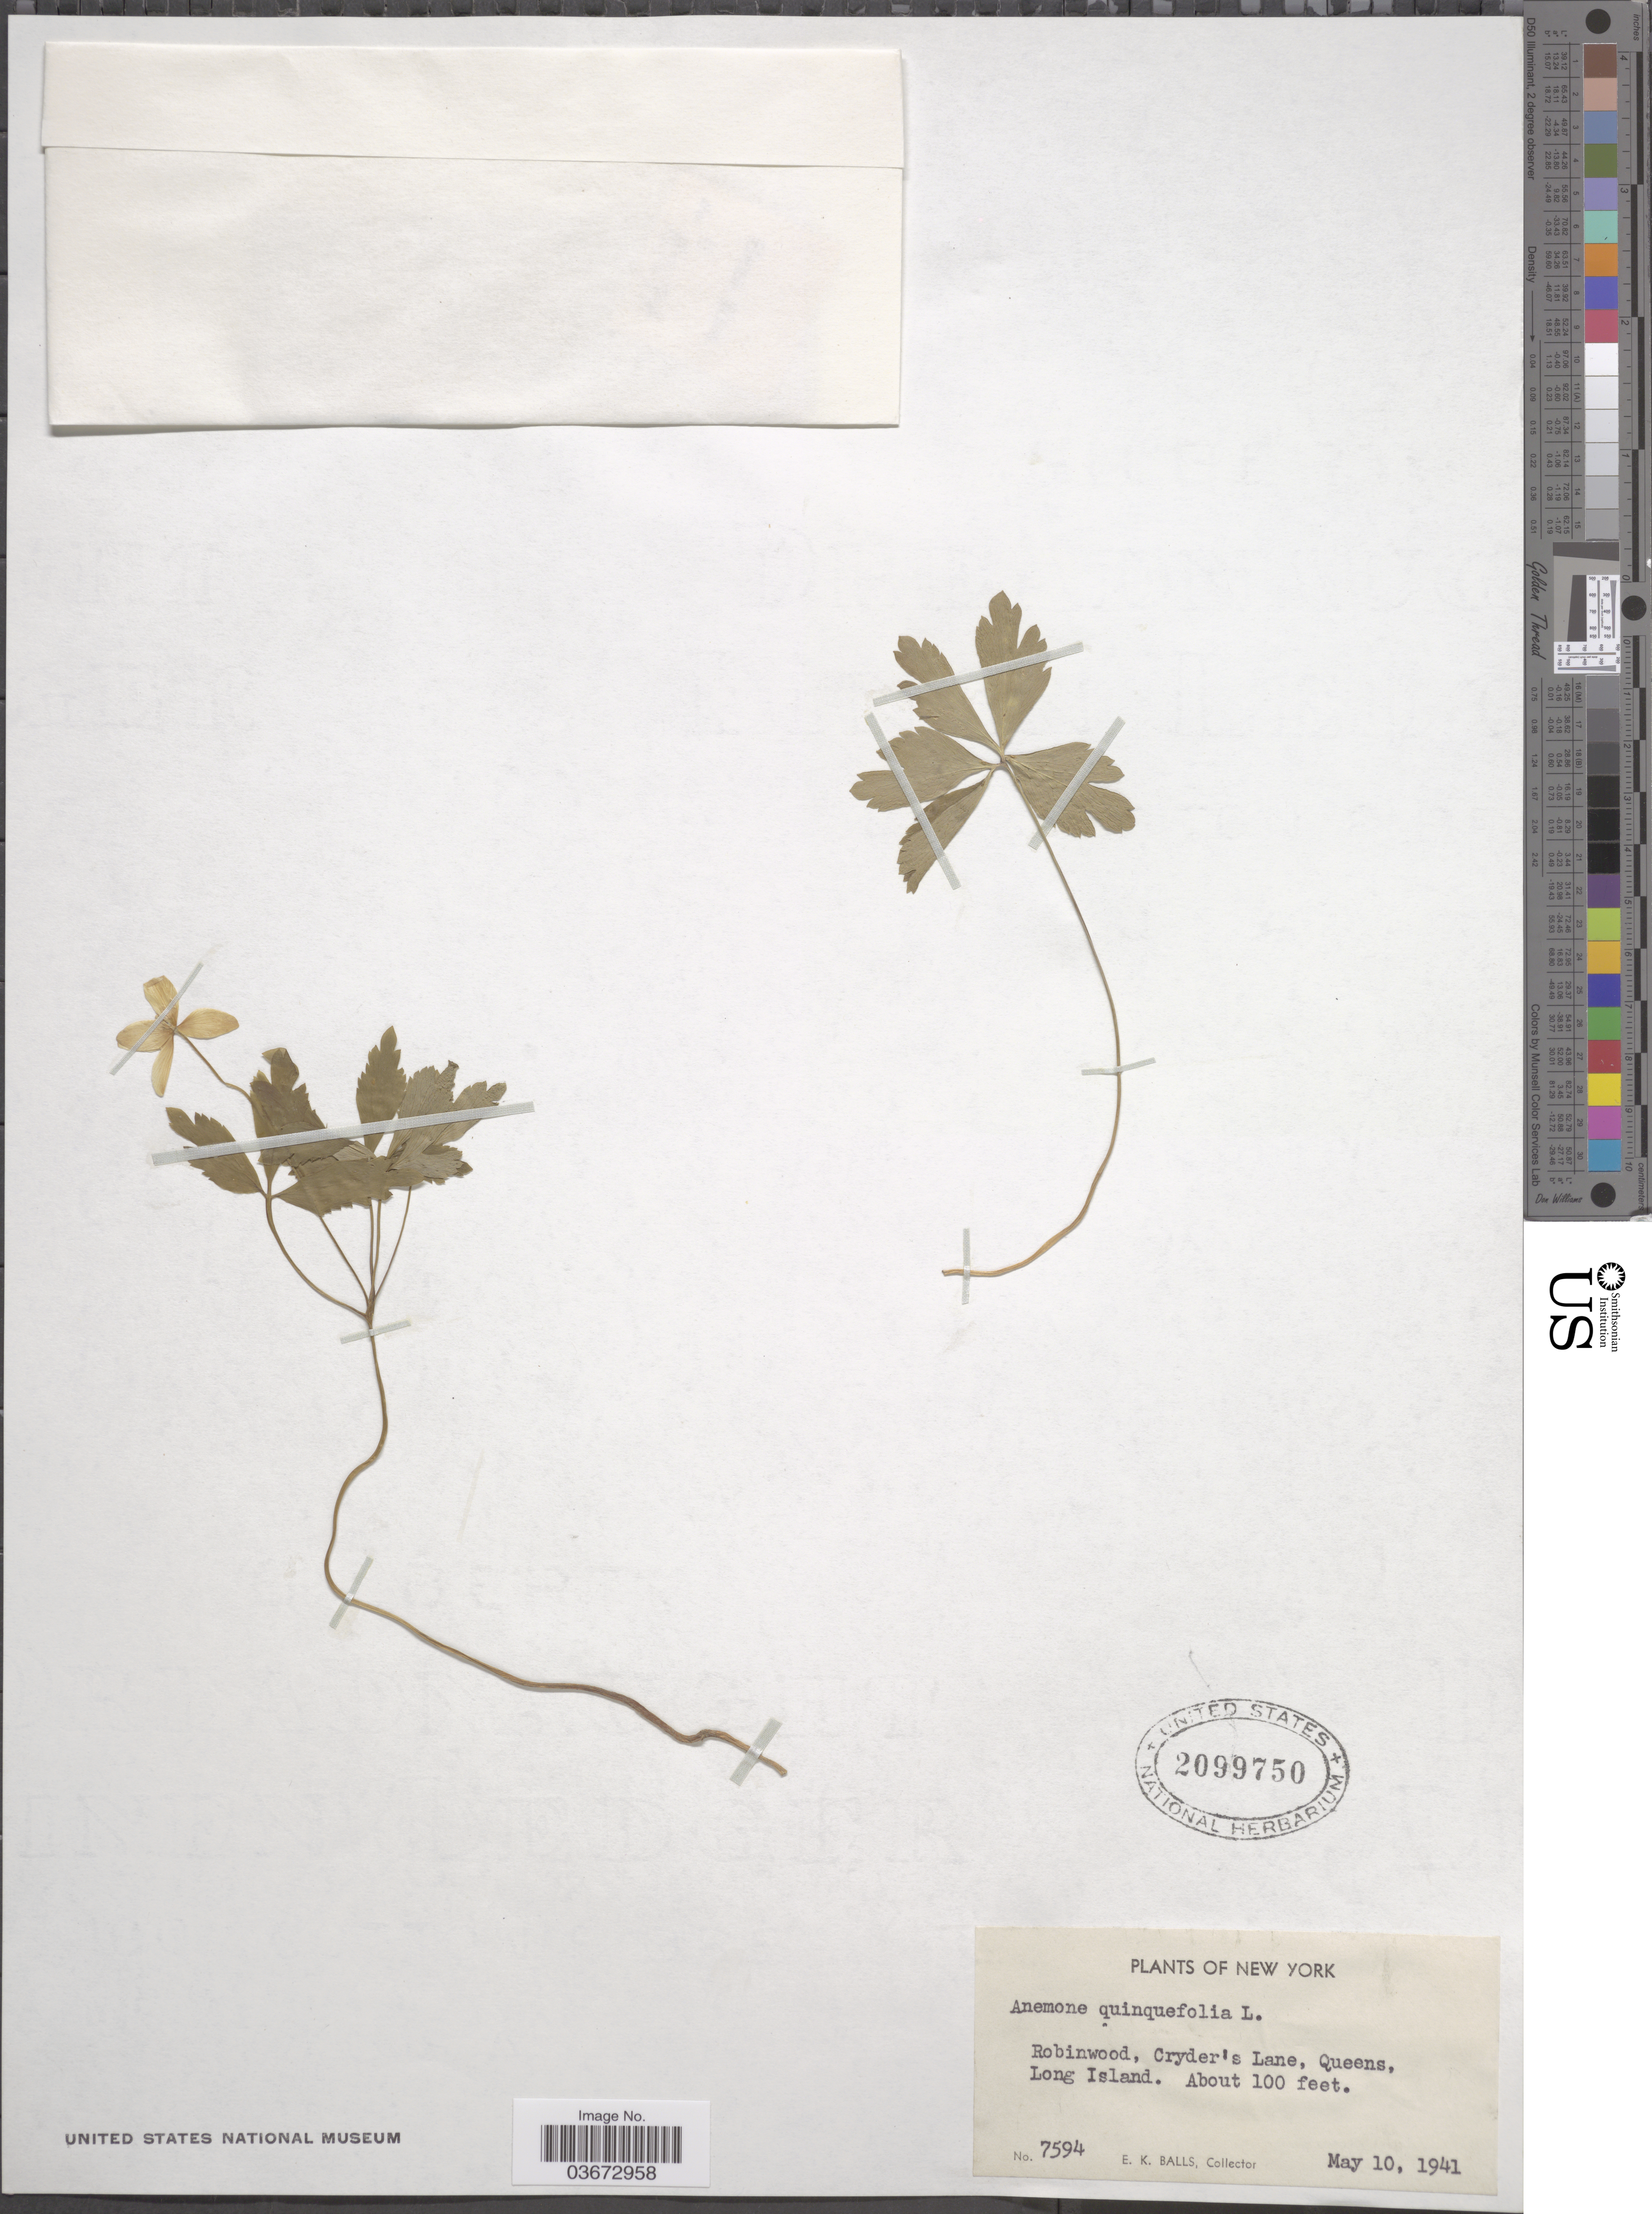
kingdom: Plantae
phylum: Tracheophyta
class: Magnoliopsida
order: Ranunculales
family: Ranunculaceae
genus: Anemone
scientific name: Anemone quinquefolia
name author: L.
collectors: E. K. Balls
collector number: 7594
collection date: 1941-05-10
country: United States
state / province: New York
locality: Robinwood, Cryder's Lane, Queens, Long Island.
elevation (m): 30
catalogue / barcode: US 2099750